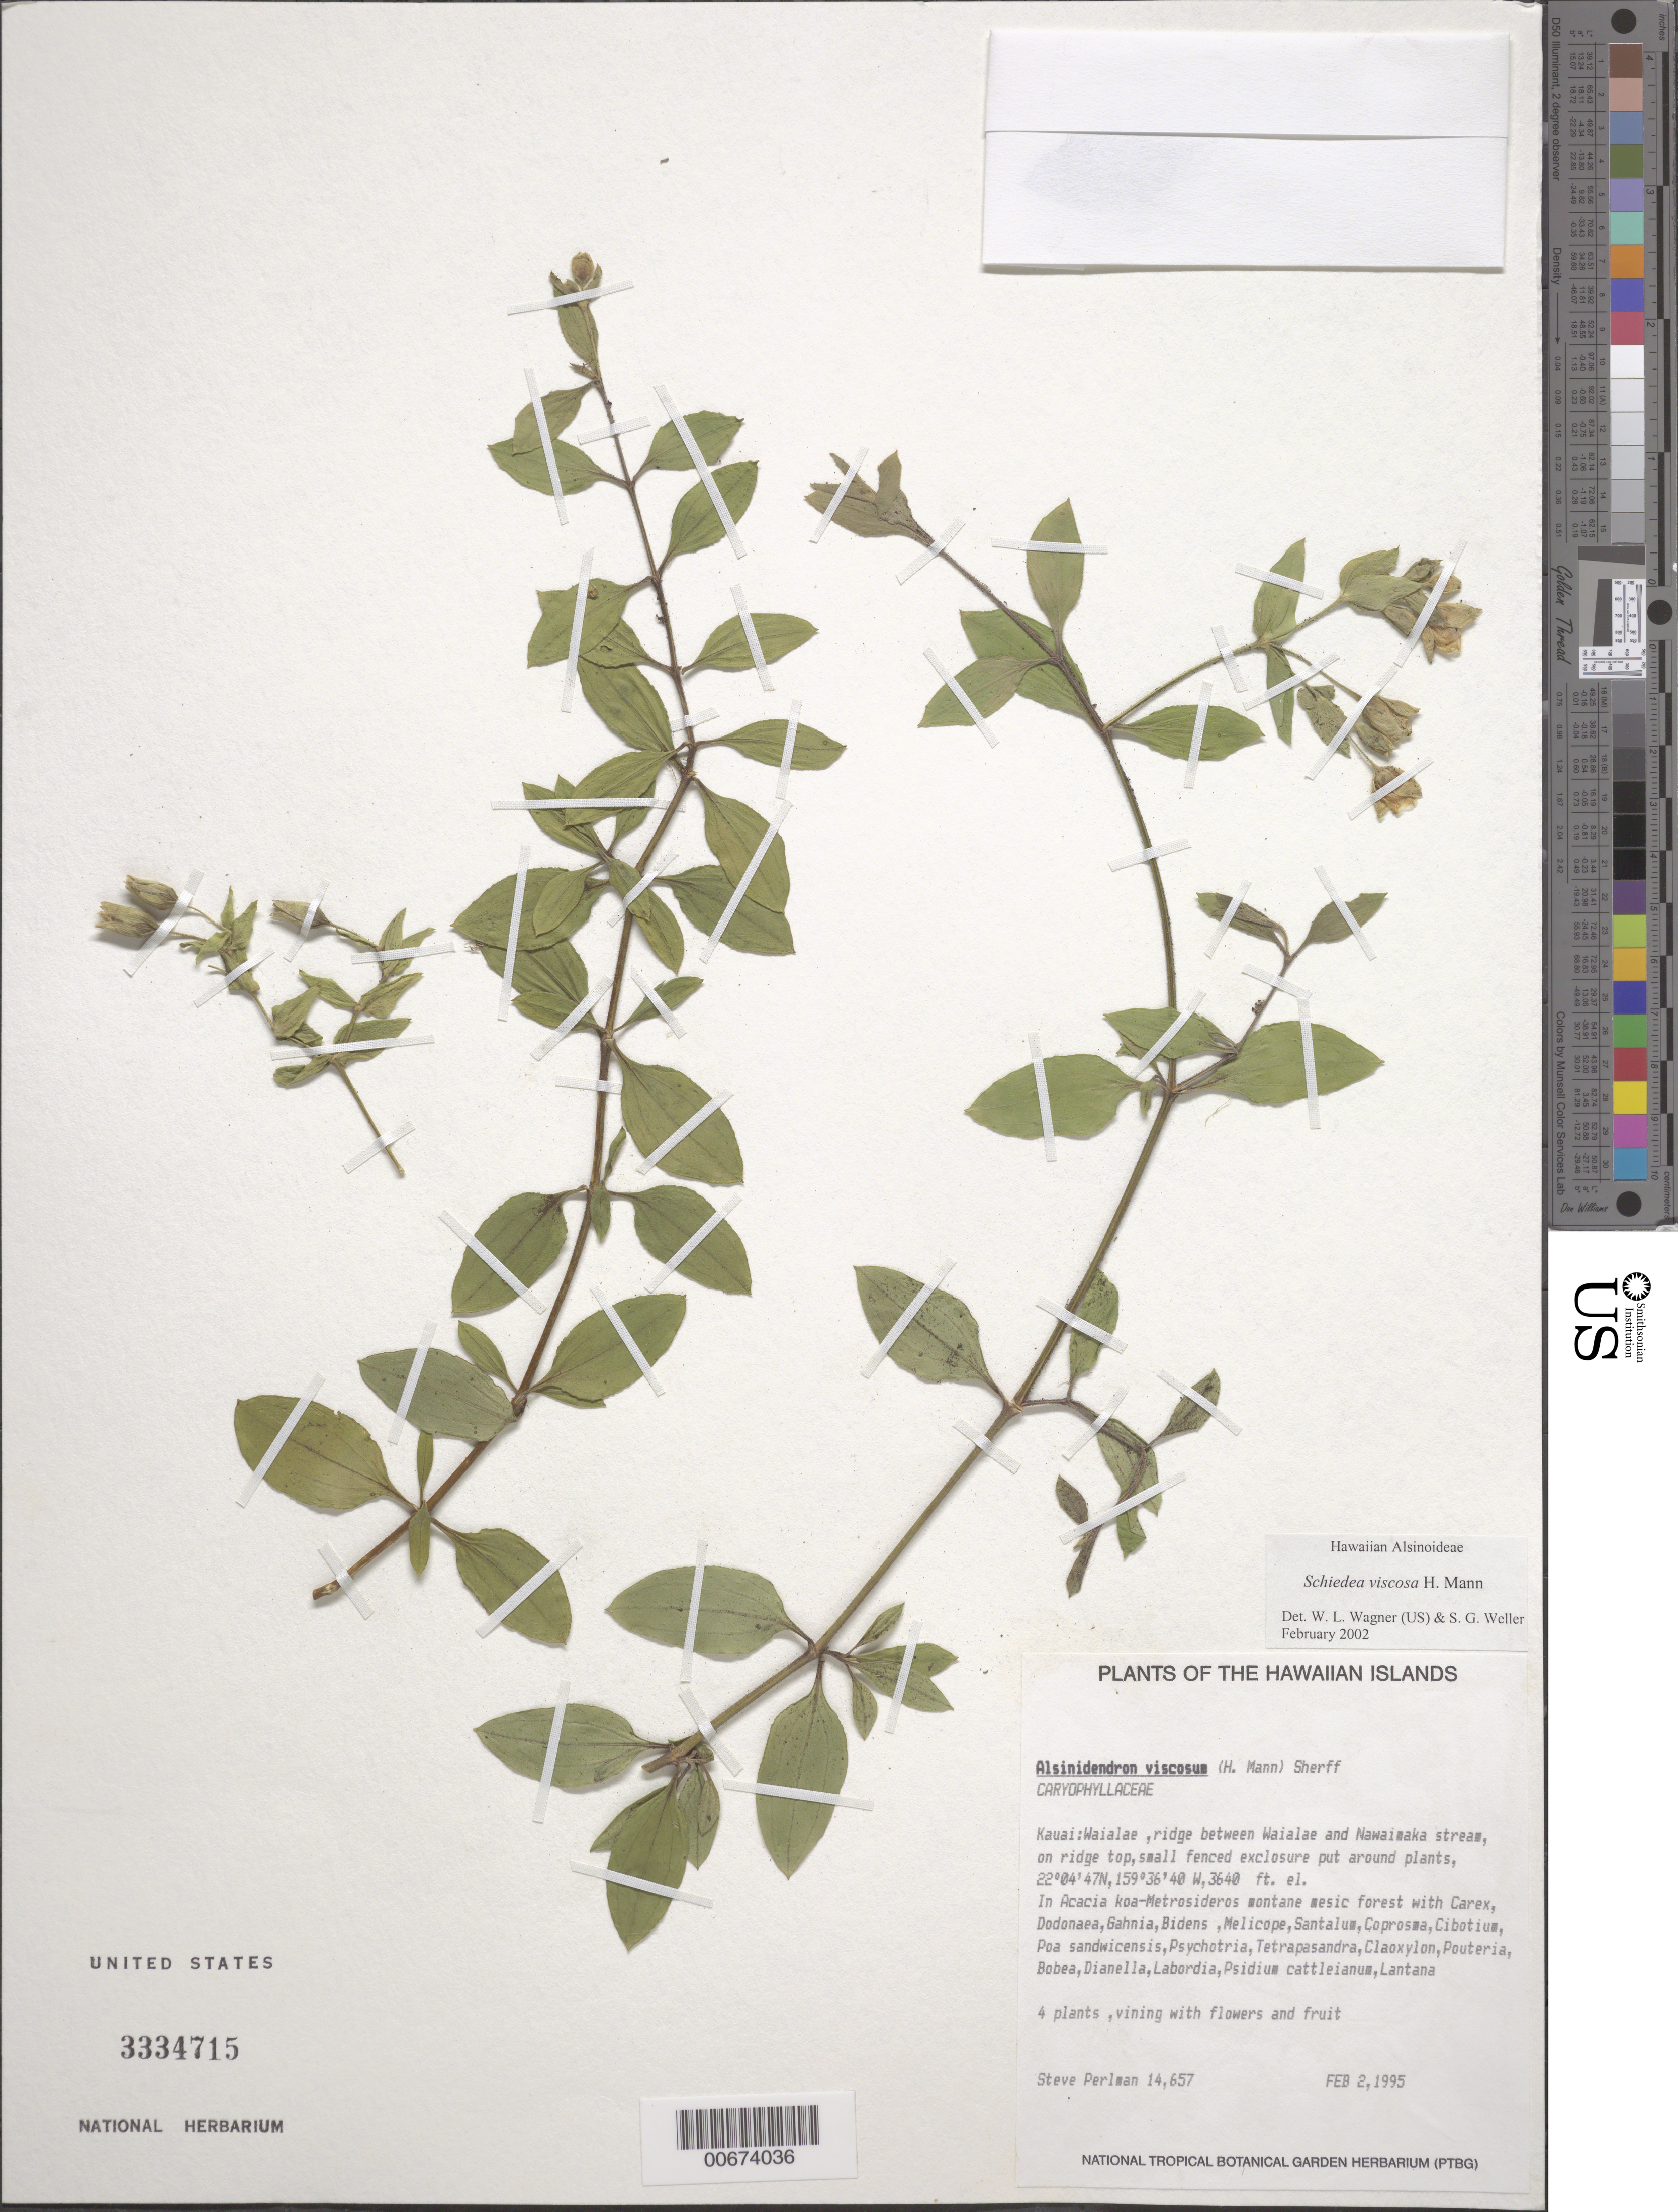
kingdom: Plantae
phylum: Tracheophyta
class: Magnoliopsida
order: Caryophyllales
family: Caryophyllaceae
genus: Schiedea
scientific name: Schiedea viscosa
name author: H. Mann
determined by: Wagner, W. L.; Weller, Stephen G.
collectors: S. P. Perlman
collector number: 14657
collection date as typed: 2 Feb 1995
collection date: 1995-02-02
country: United States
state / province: Hawaii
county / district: Kauai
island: Kaua'i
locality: Waialae, ridge between Waialae and Nawaimaka stream, on ridge top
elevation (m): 1109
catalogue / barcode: US 3334715